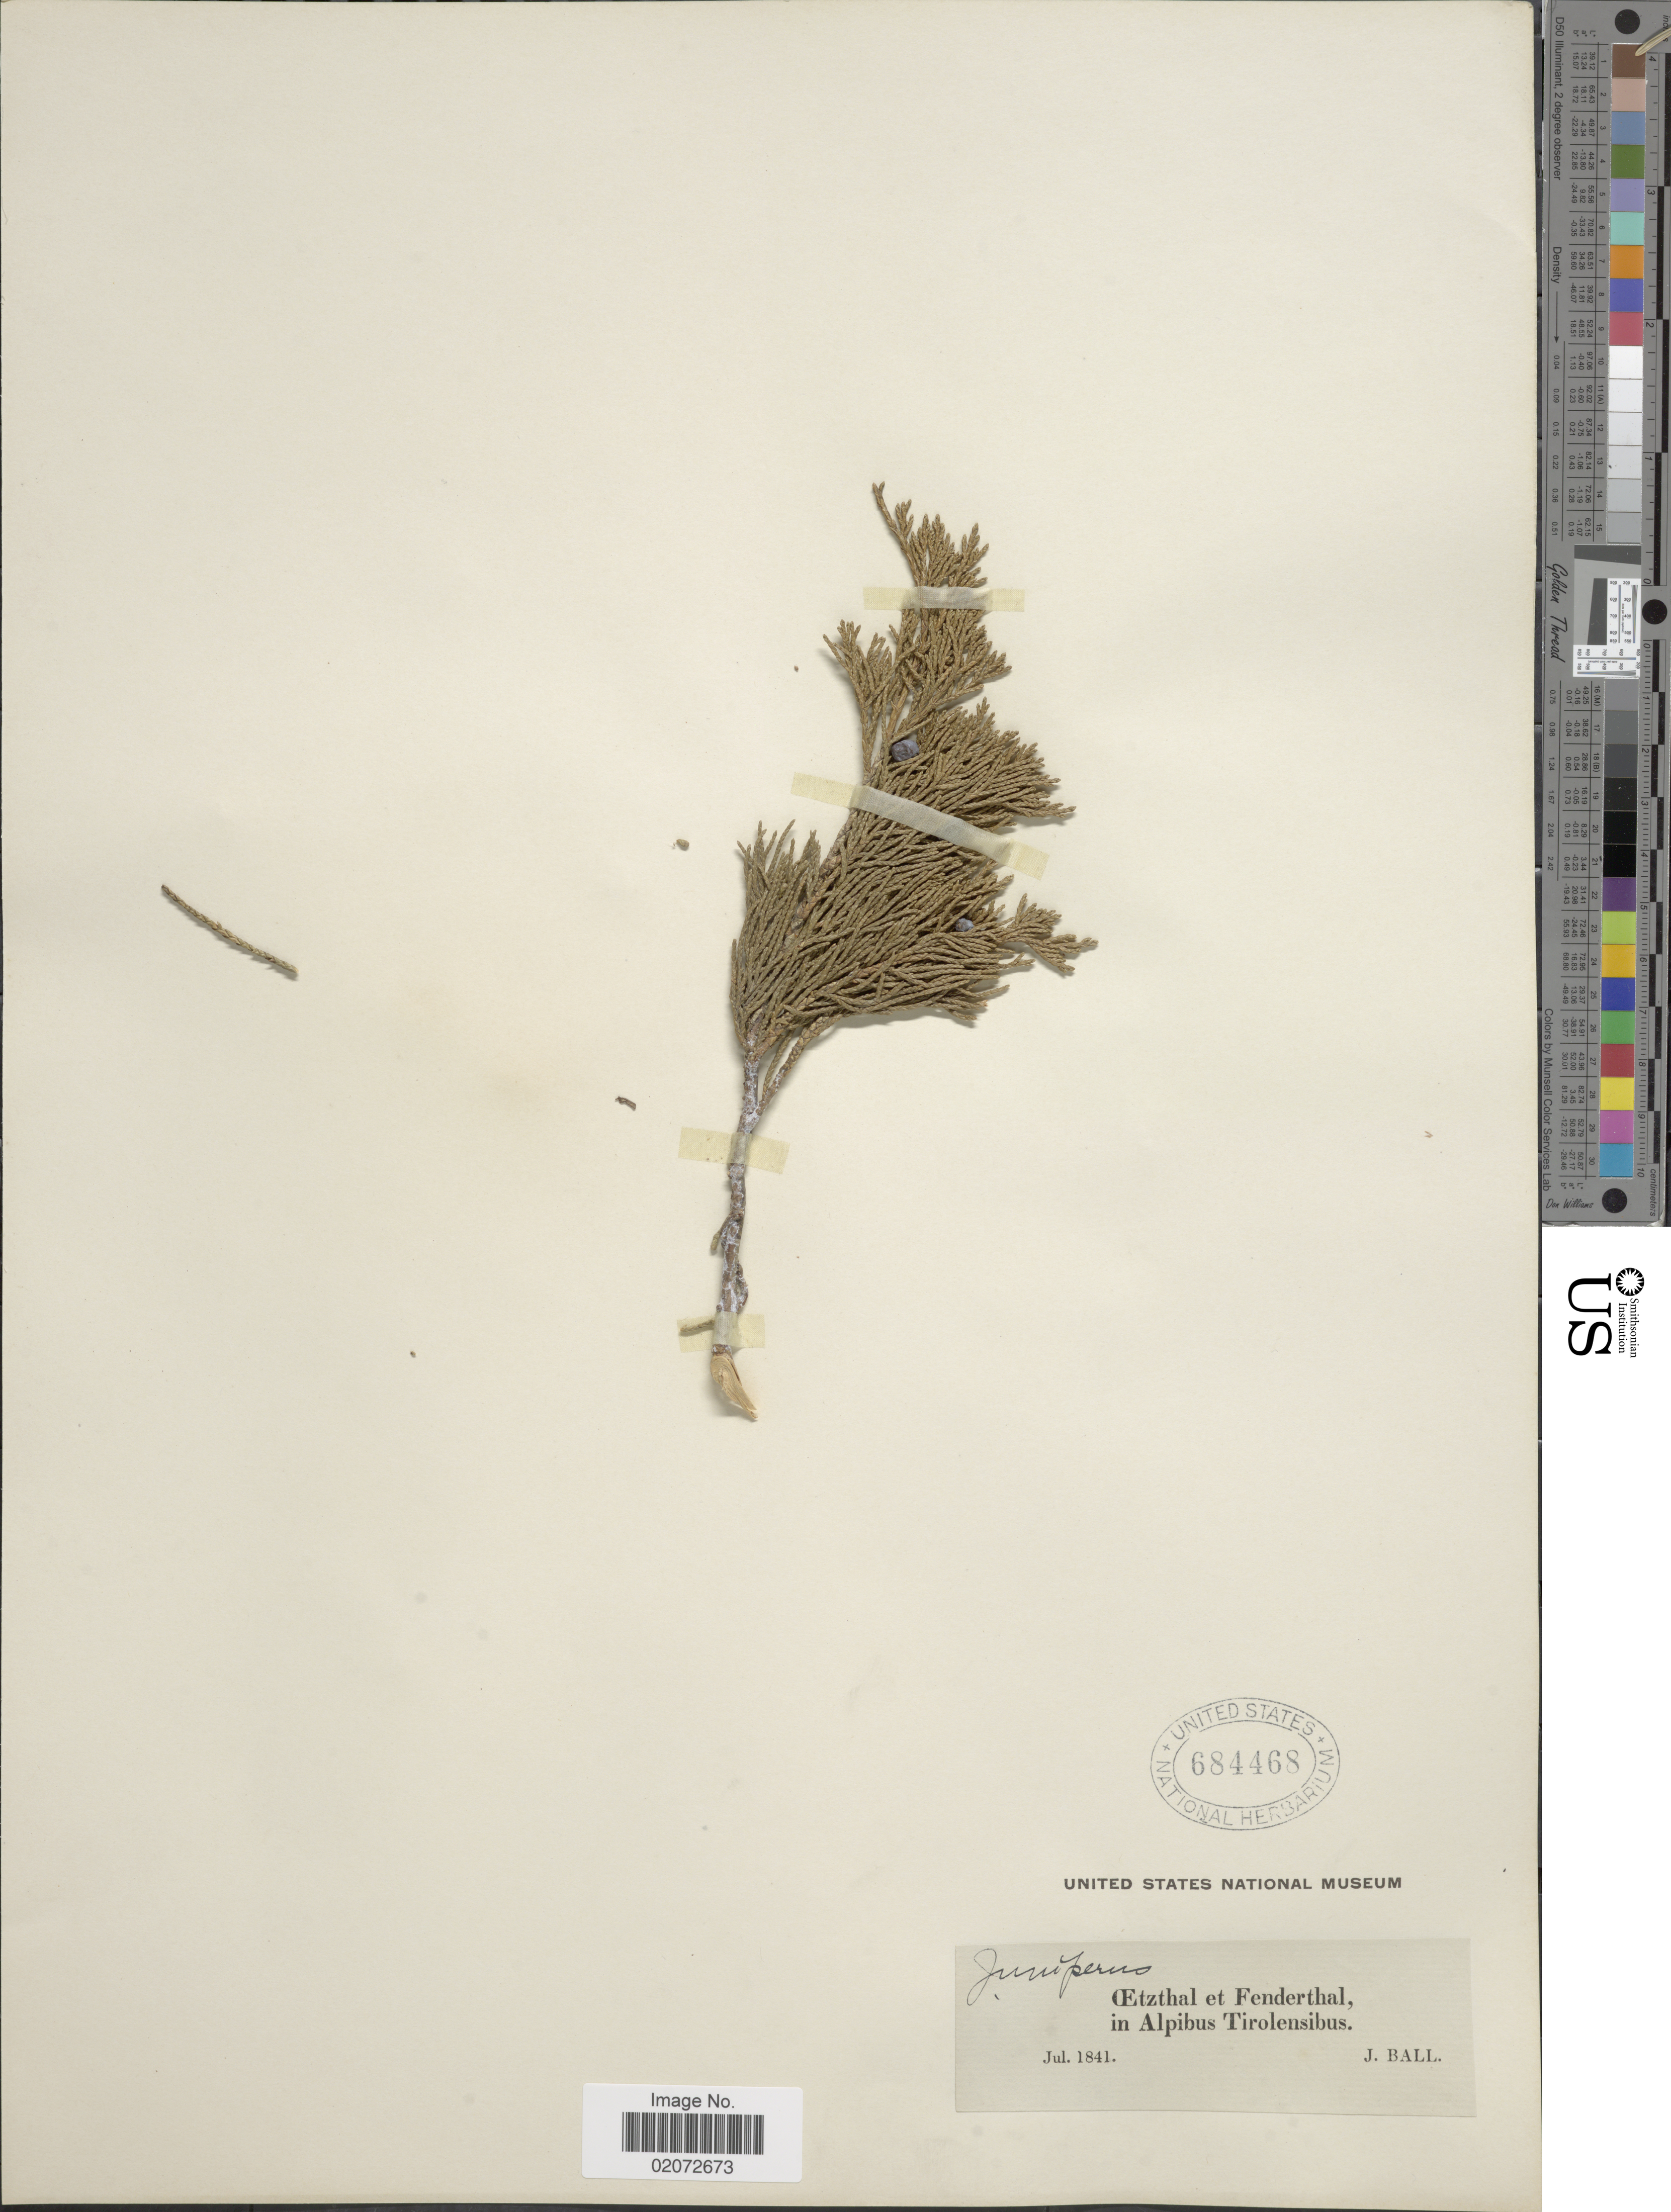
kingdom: Plantae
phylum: Tracheophyta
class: Pinopsida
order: Pinales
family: Cupressaceae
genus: Juniperus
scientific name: Juniperus sp.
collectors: J. Ball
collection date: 1841-07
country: Austria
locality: Oetzthal et Fenderthal, in Alpibus Tirolensibus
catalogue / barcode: US 684468